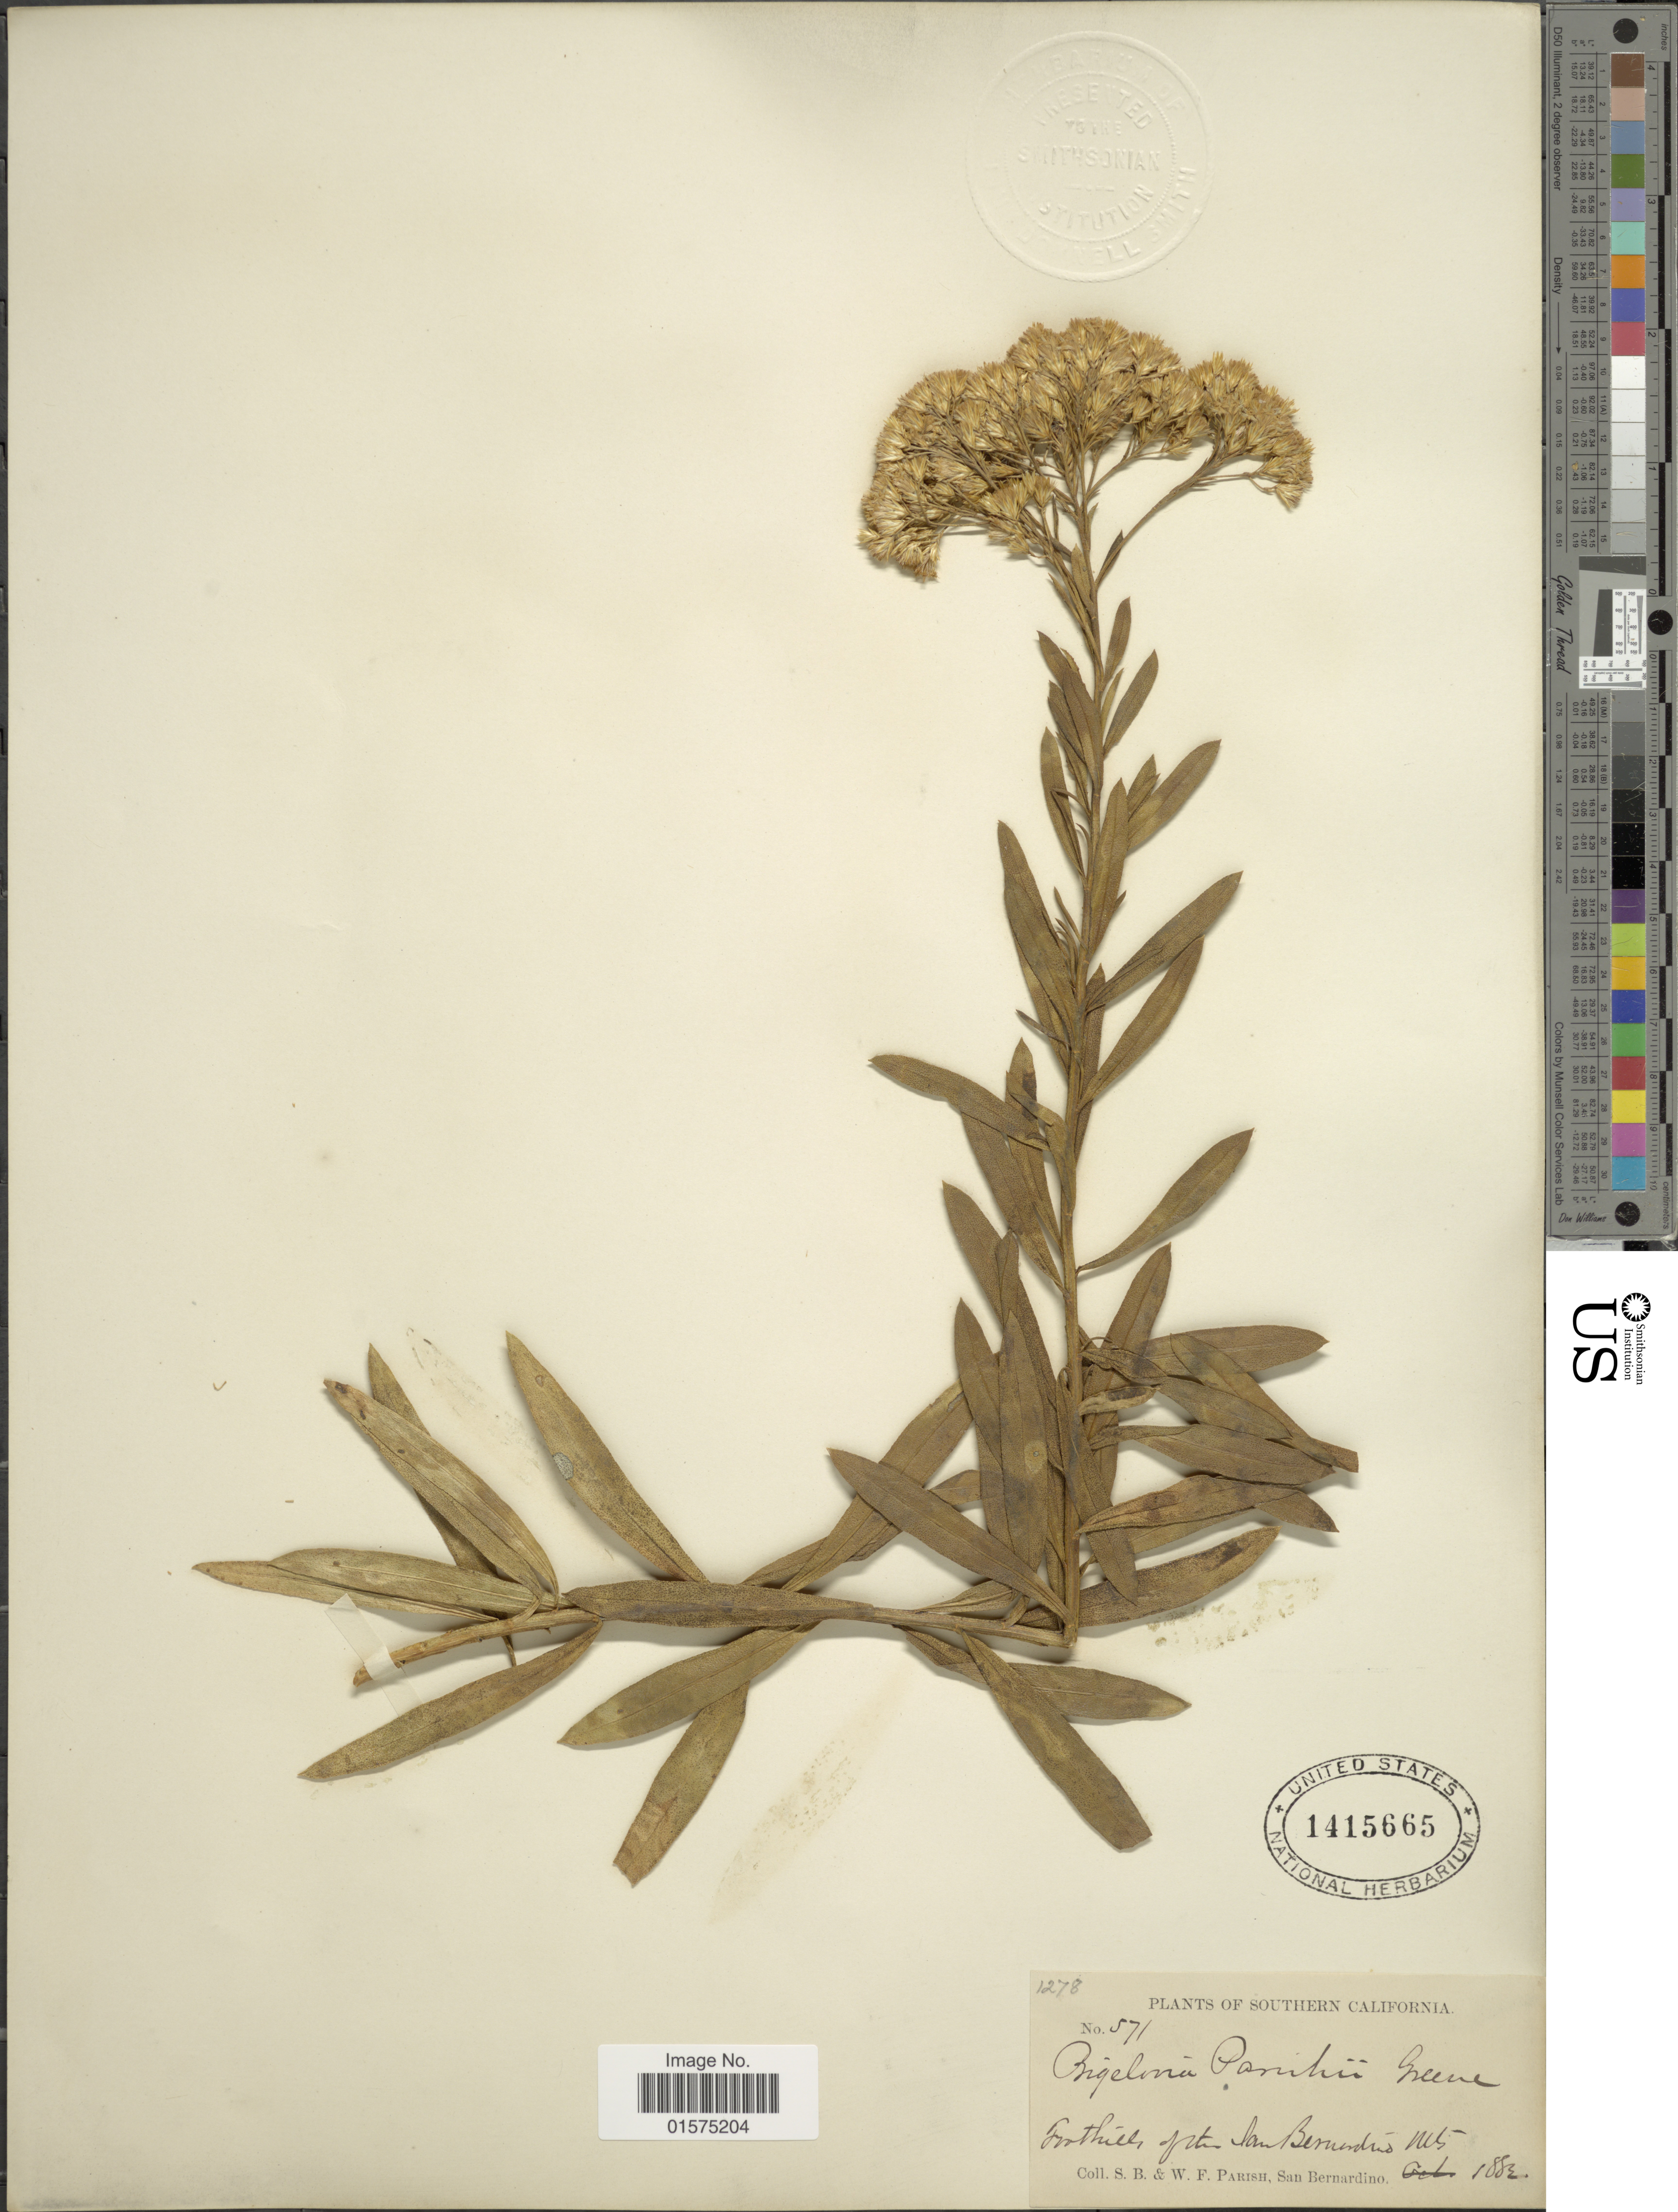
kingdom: Plantae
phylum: Tracheophyta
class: Magnoliopsida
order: Asterales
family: Asteraceae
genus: Ericameria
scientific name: Ericameria parishii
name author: (Greene) H.M. Hall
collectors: S. B. Parish & W. F. Parish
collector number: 571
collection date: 1883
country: United States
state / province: California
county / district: San Bernardino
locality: Southern California. Foothills of Mtn the San Bernardino Mts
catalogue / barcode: US 1415665